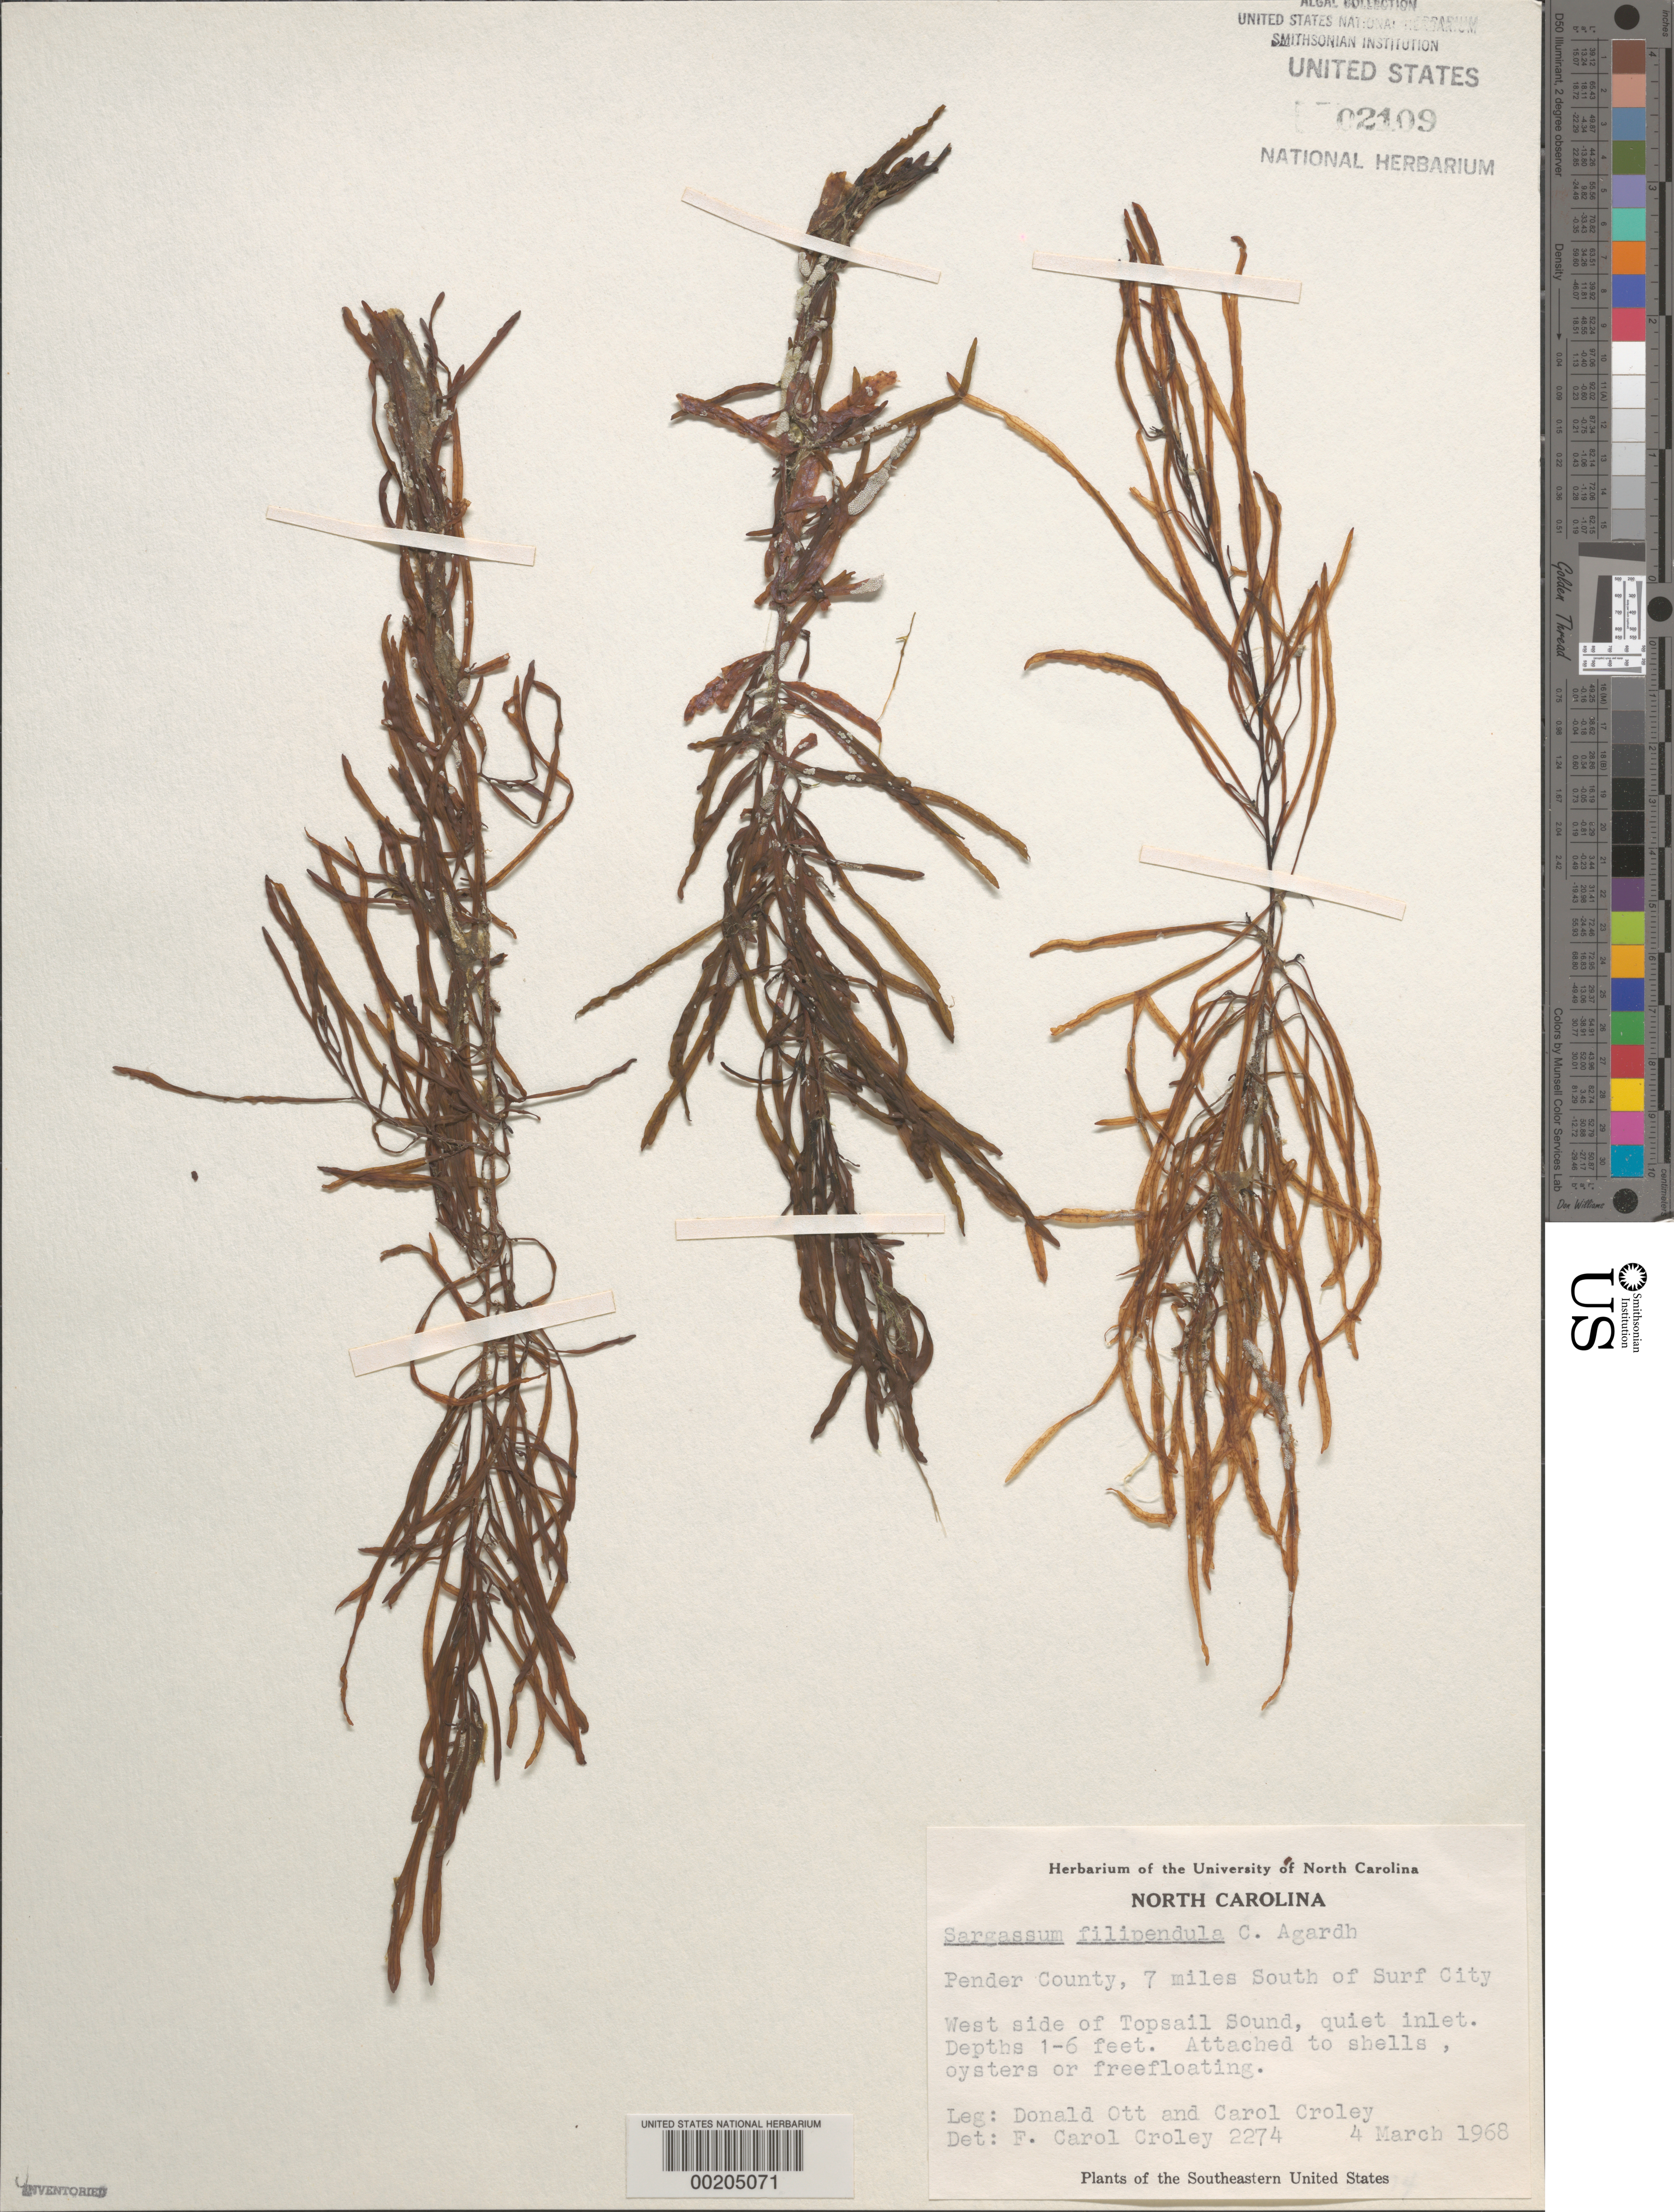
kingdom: Chromista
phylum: Ochrophyta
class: Phaeophyceae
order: Fucales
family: Sargassaceae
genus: Sargassum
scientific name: Sargassum filipendula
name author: C. Agardh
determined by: Croley, F. C.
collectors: F. Ott & F. C. Croley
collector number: FCC 2274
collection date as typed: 04 Mar 1968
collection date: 1968-03-04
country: United States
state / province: North Carolina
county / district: Pender County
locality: Topsail Sound, 7 miles S of Surf City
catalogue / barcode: US 2109